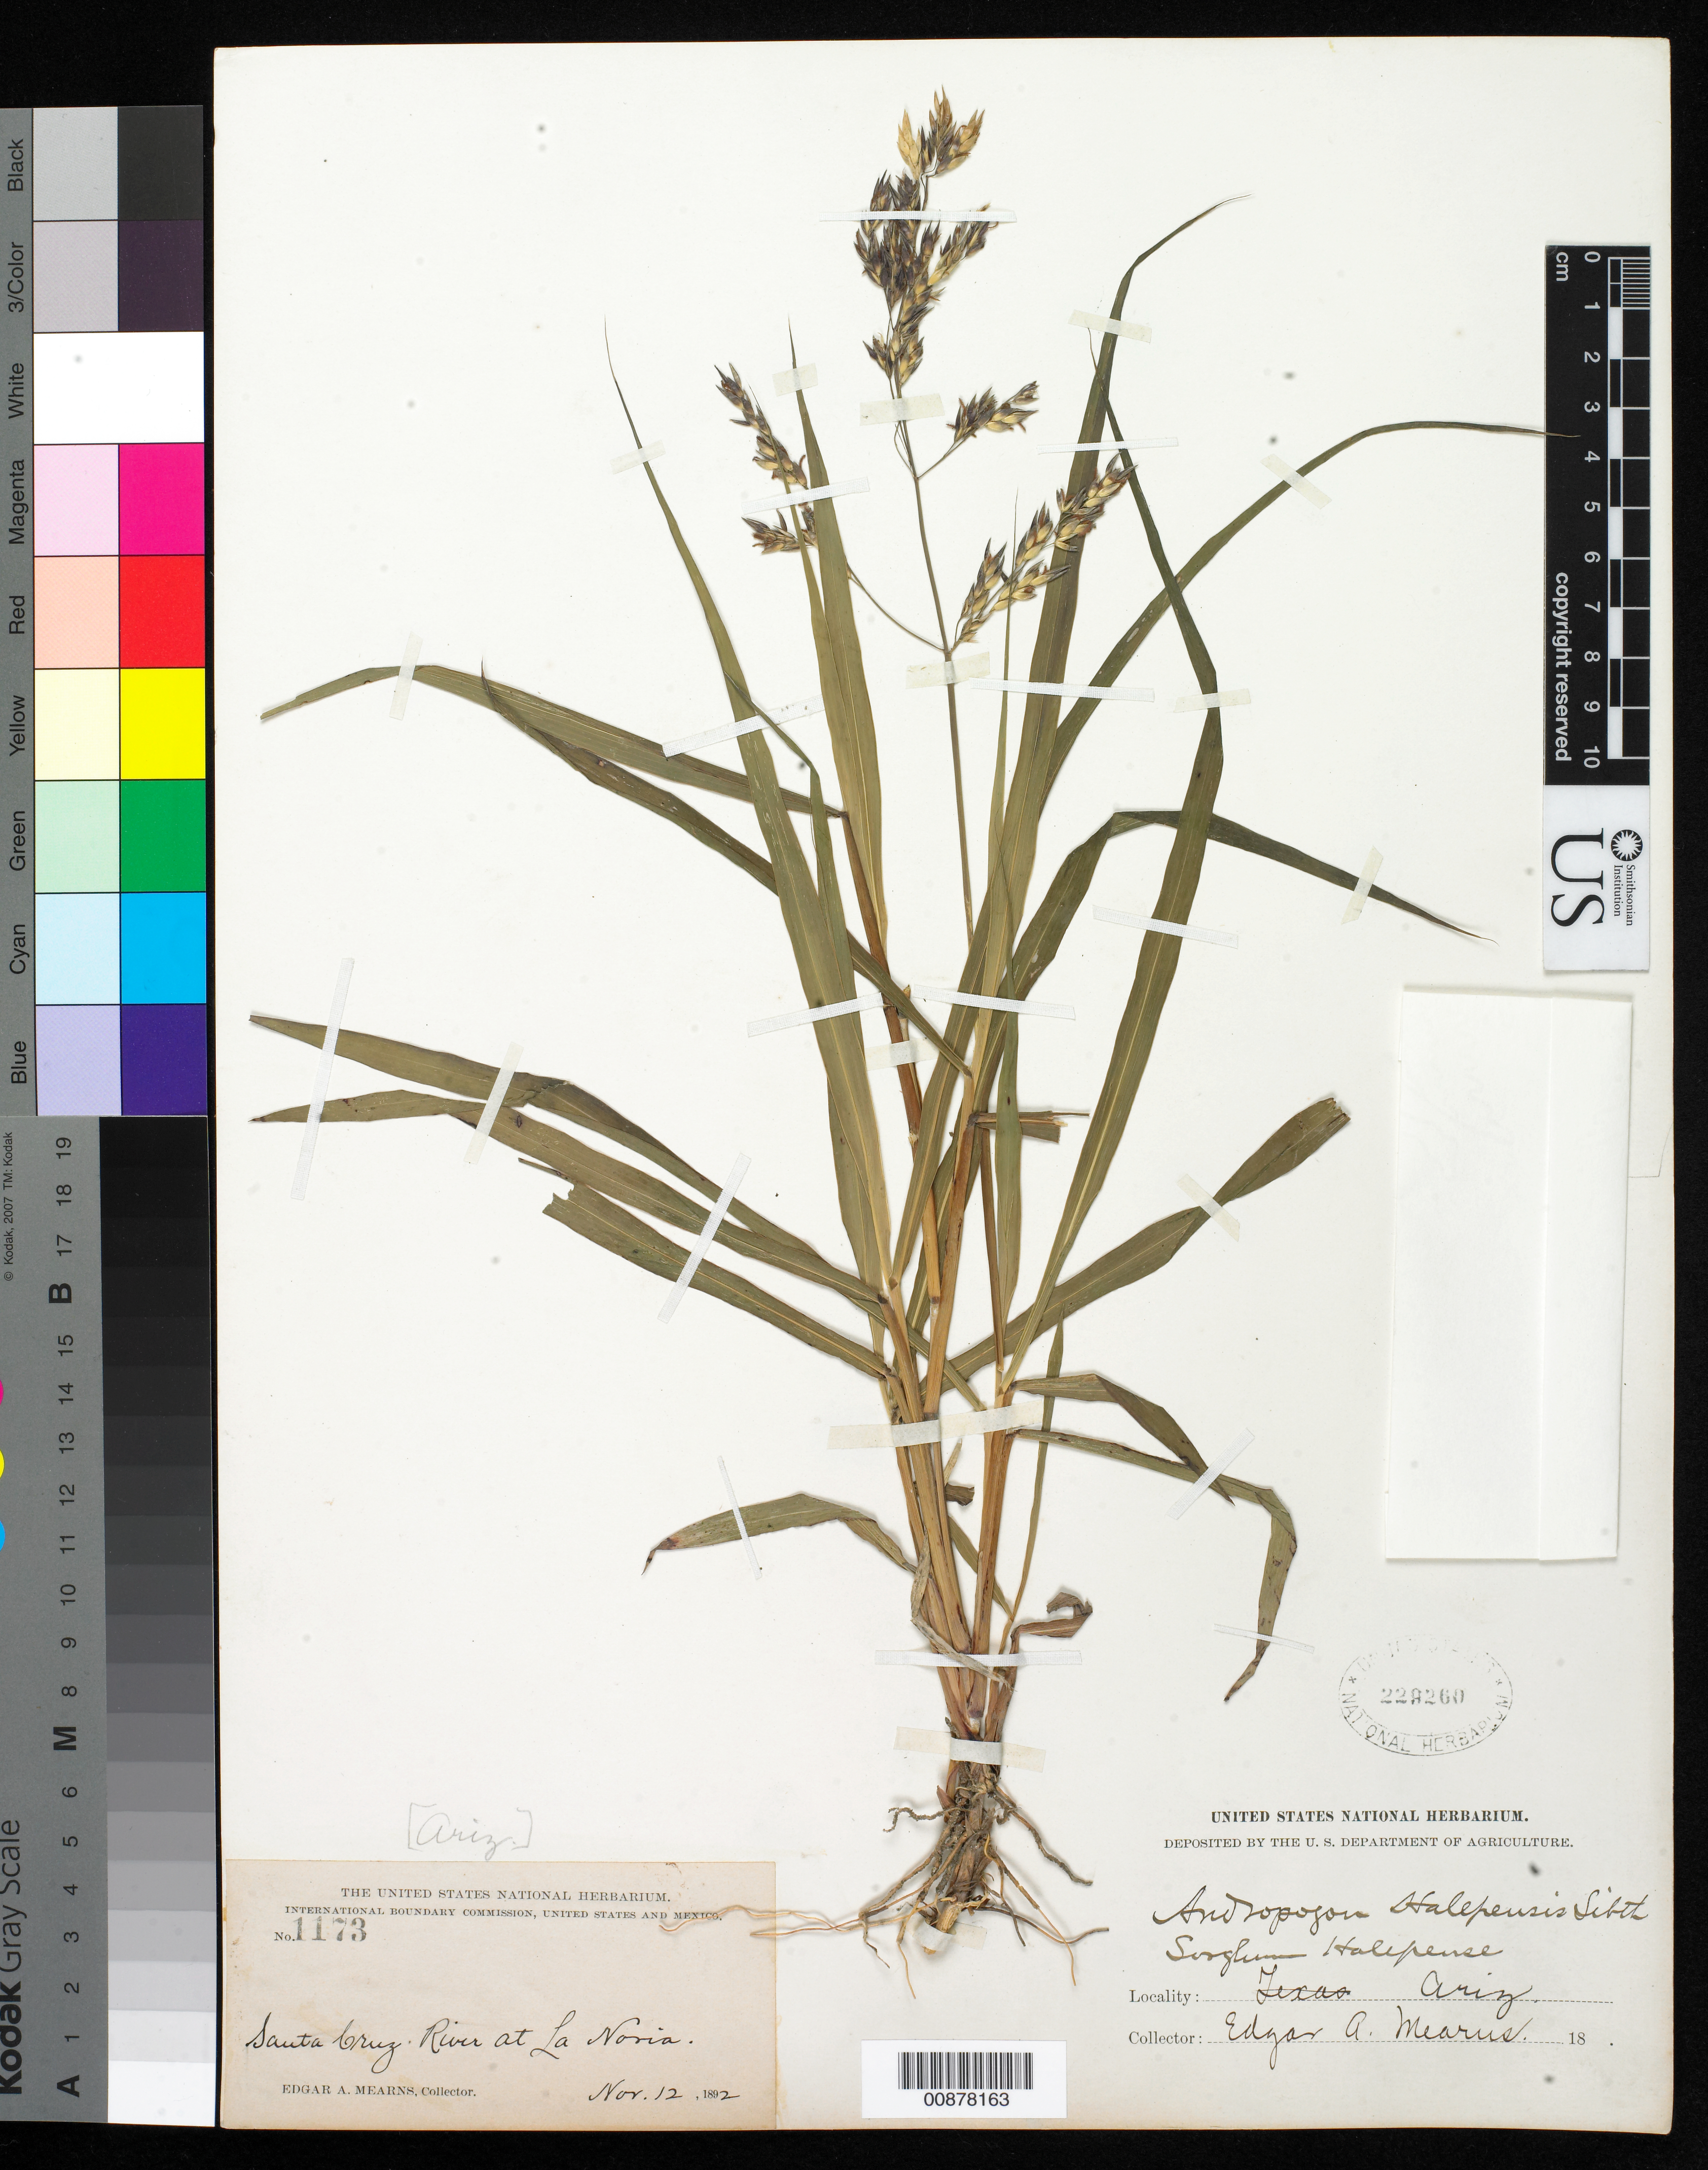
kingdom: Plantae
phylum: Tracheophyta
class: Liliopsida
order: Poales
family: Poaceae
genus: Sorghum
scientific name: Sorghum halepense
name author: (L.) Pers.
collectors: E. A. Mearns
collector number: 1173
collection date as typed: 12 Nov 1892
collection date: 1892-11-12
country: United States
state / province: Arizona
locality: Santa cruz River at La Noria.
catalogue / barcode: US 229260